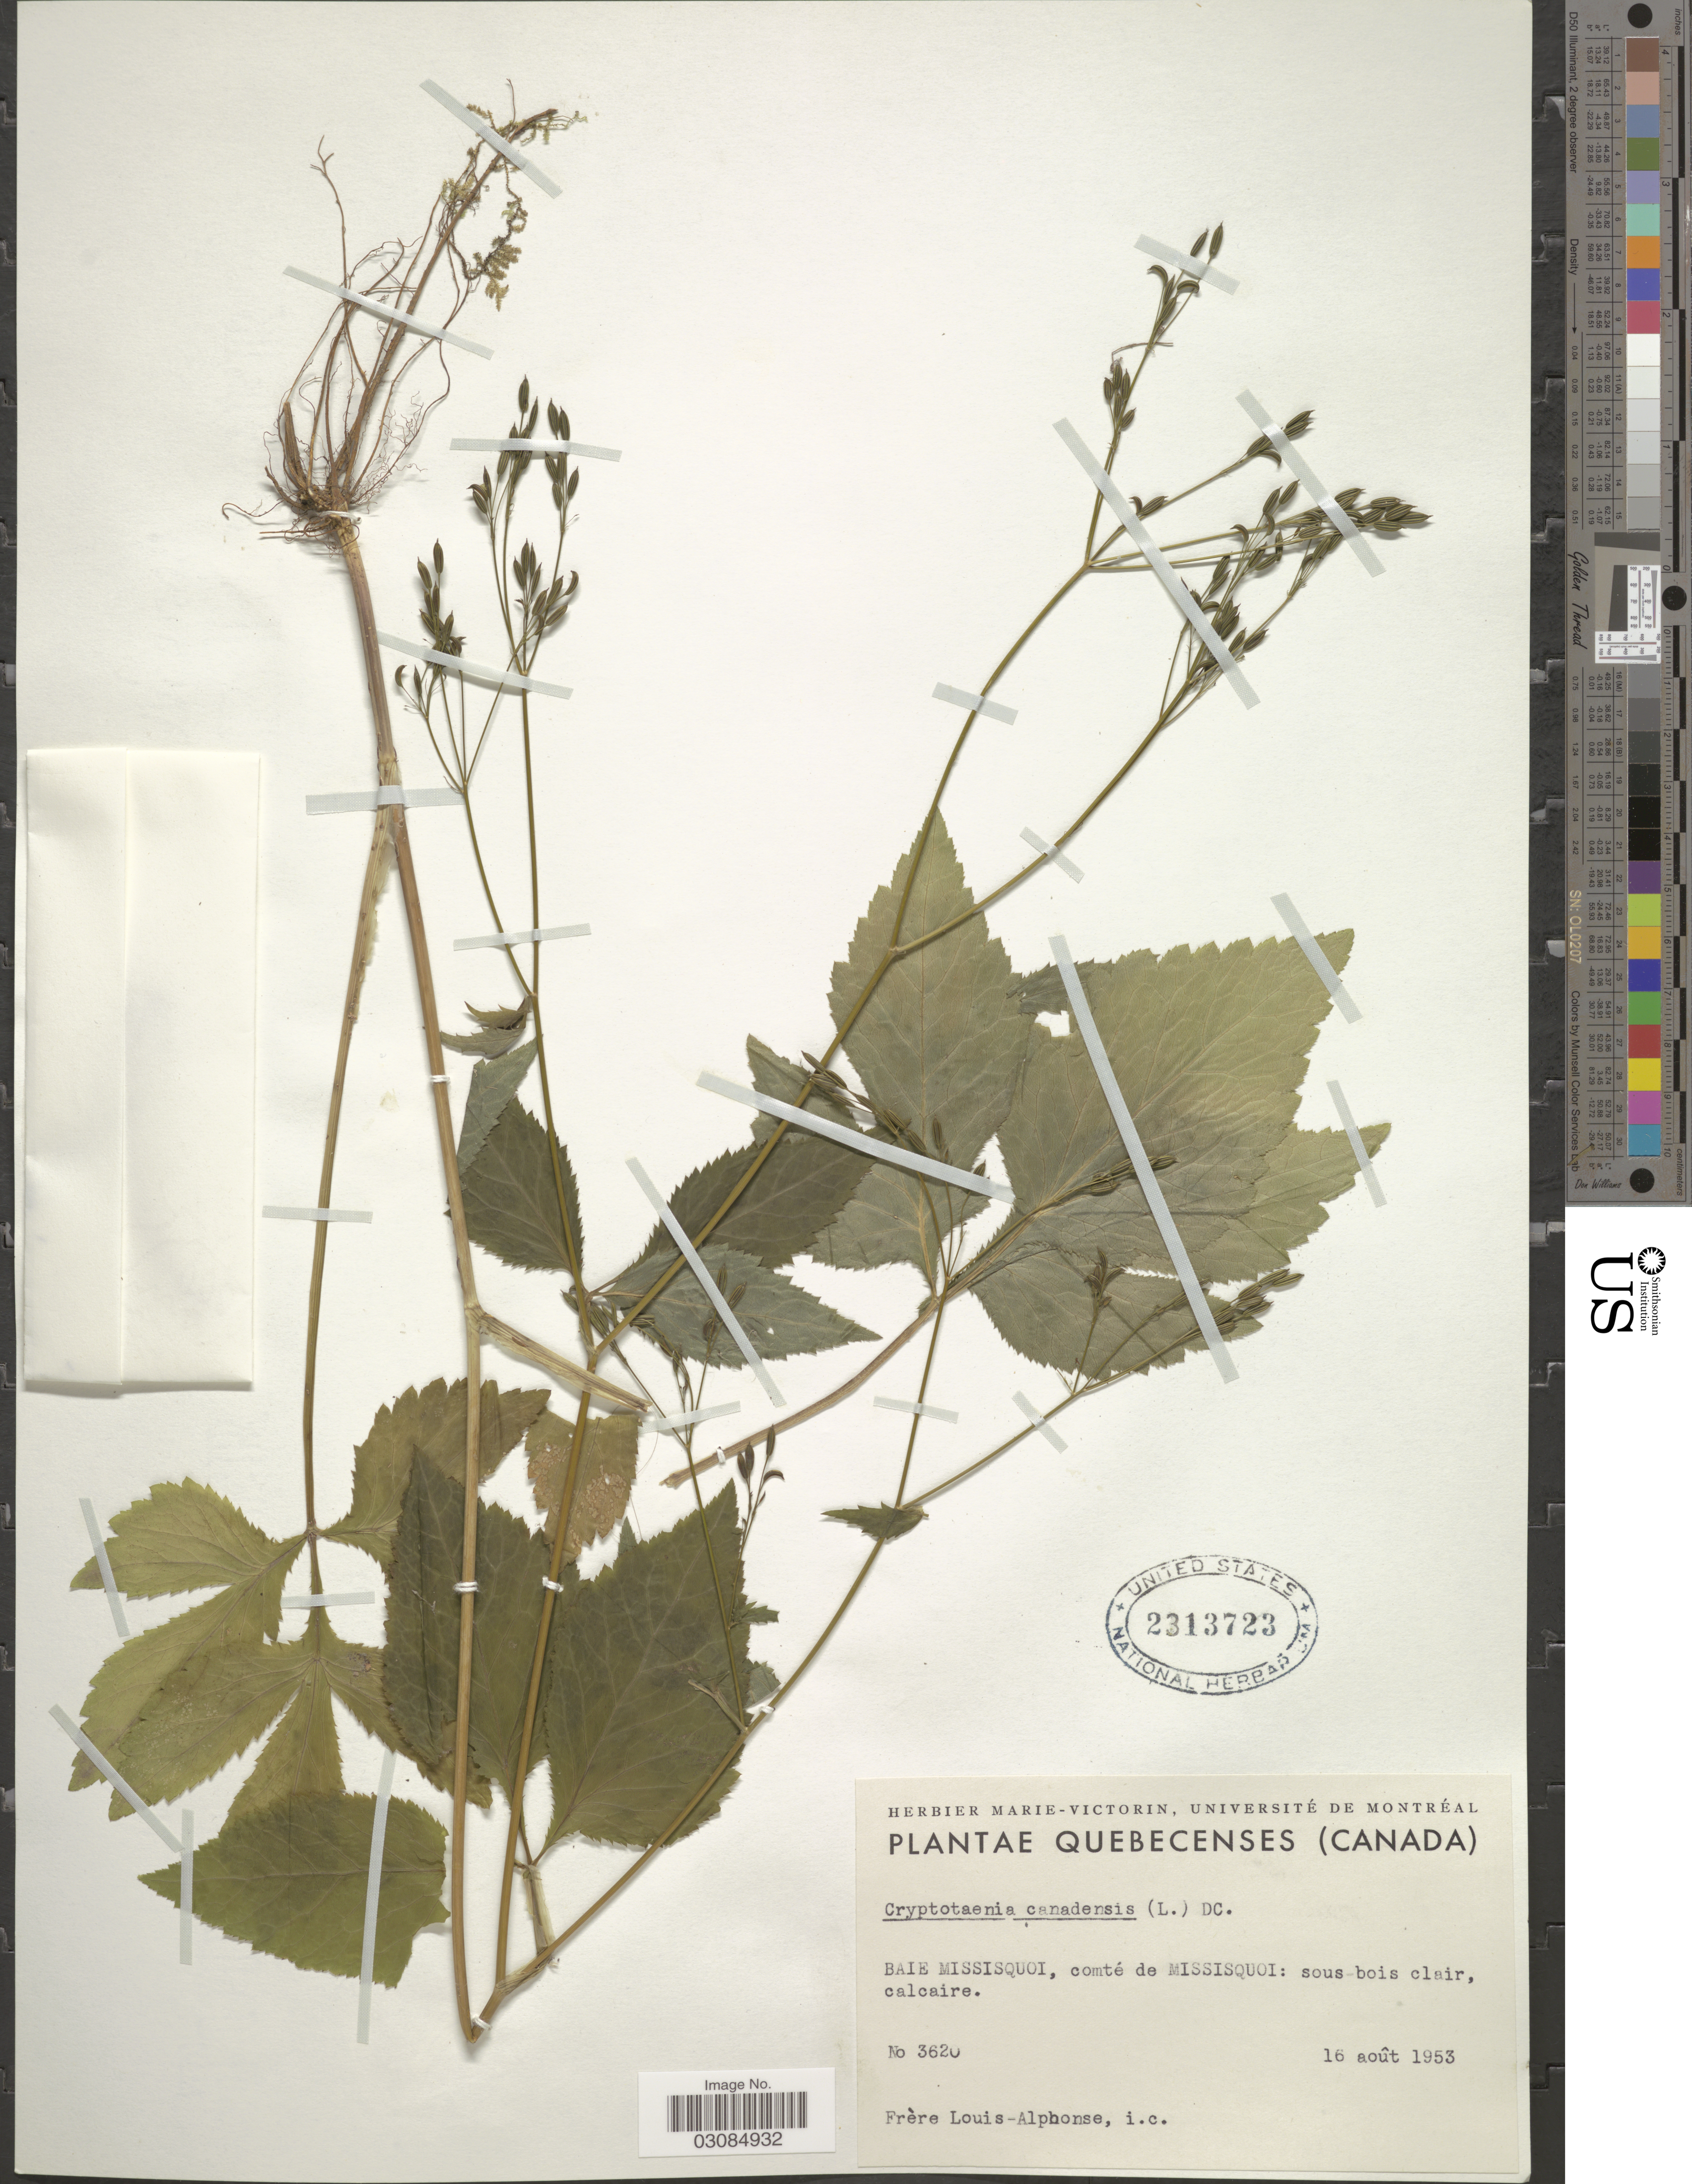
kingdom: Plantae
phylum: Tracheophyta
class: Magnoliopsida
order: Apiales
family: Apiaceae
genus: Cryptotaenia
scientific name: Cryptotaenia canadensis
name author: (L.) DC.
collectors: F. Louis-Alphonse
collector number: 3620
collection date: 1953-08-16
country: Canada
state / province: Quebec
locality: Baie Missisquoi, comté de Missisquoi: sous-bois clair, calcaire.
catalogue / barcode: US 2313723